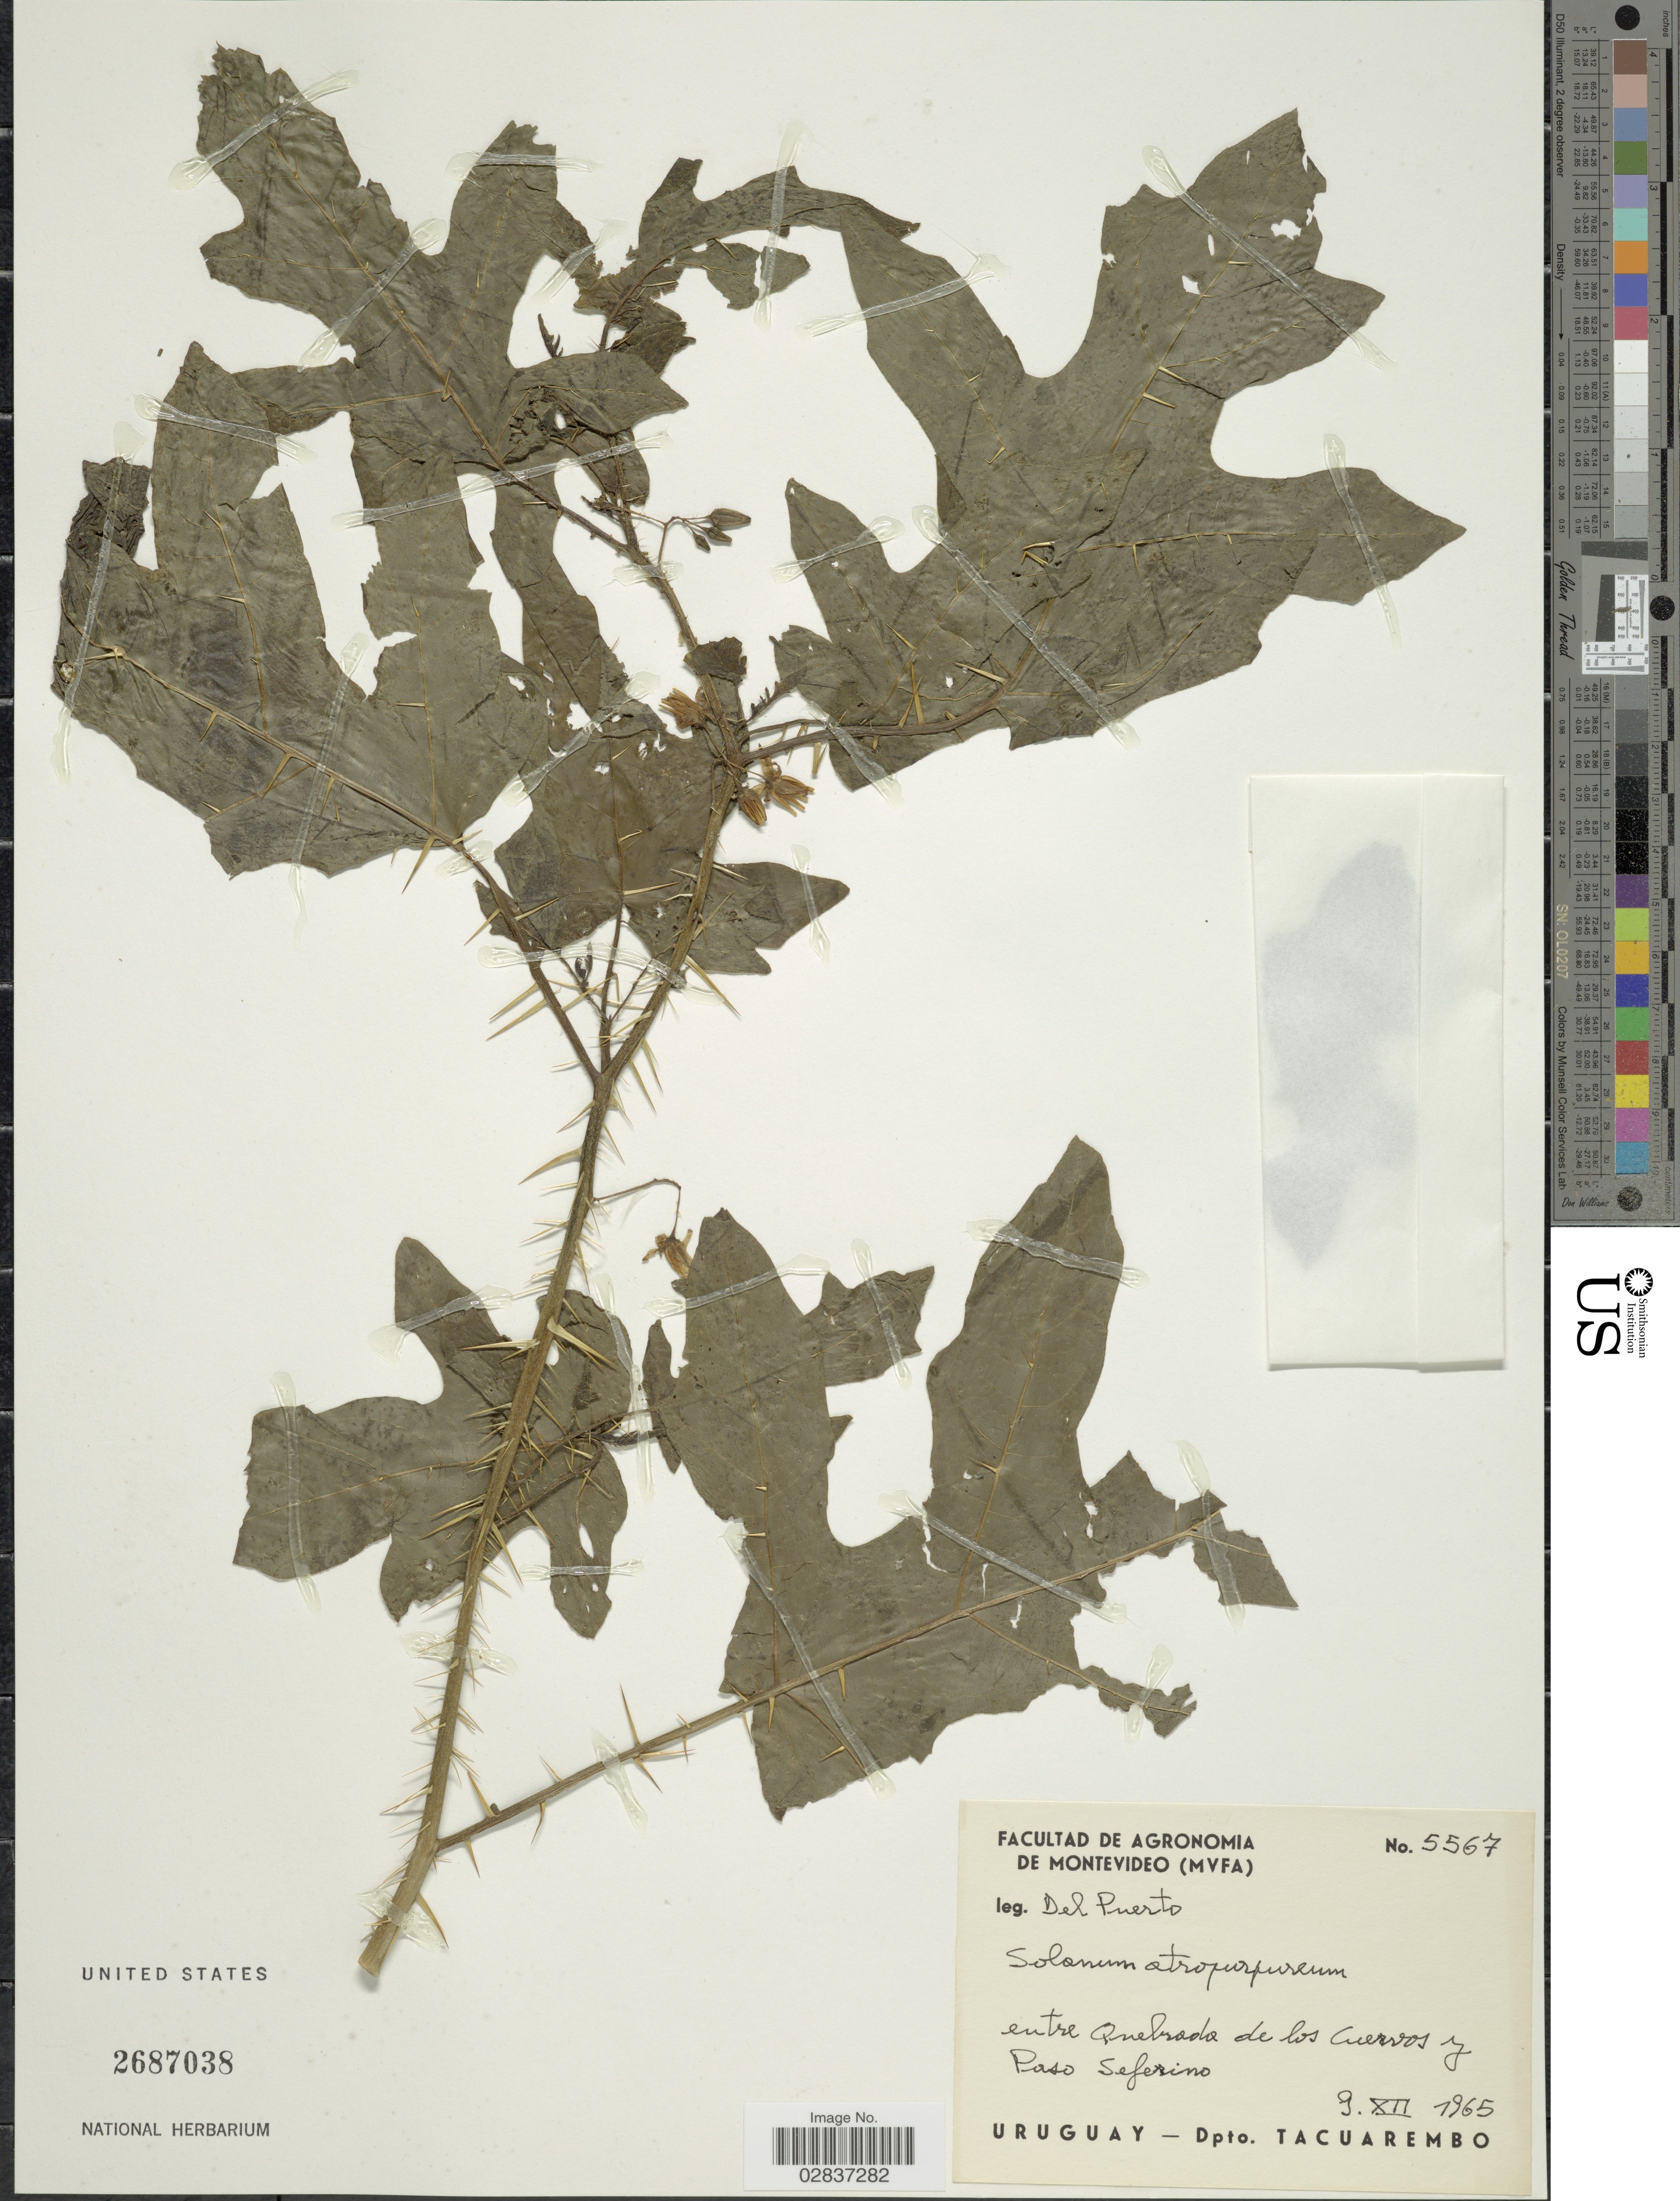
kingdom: Plantae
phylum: Tracheophyta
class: Magnoliopsida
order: Solanales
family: Solanaceae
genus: Solanum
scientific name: Solanum atropurpureum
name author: Schrank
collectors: Del Puerto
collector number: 5567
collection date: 1965-12-03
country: Uruguay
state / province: Tacuarembó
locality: Entre Quebrada de los Cuerros y Paso Seferino, Dpto. Tacuarembo.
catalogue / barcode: US 2687038